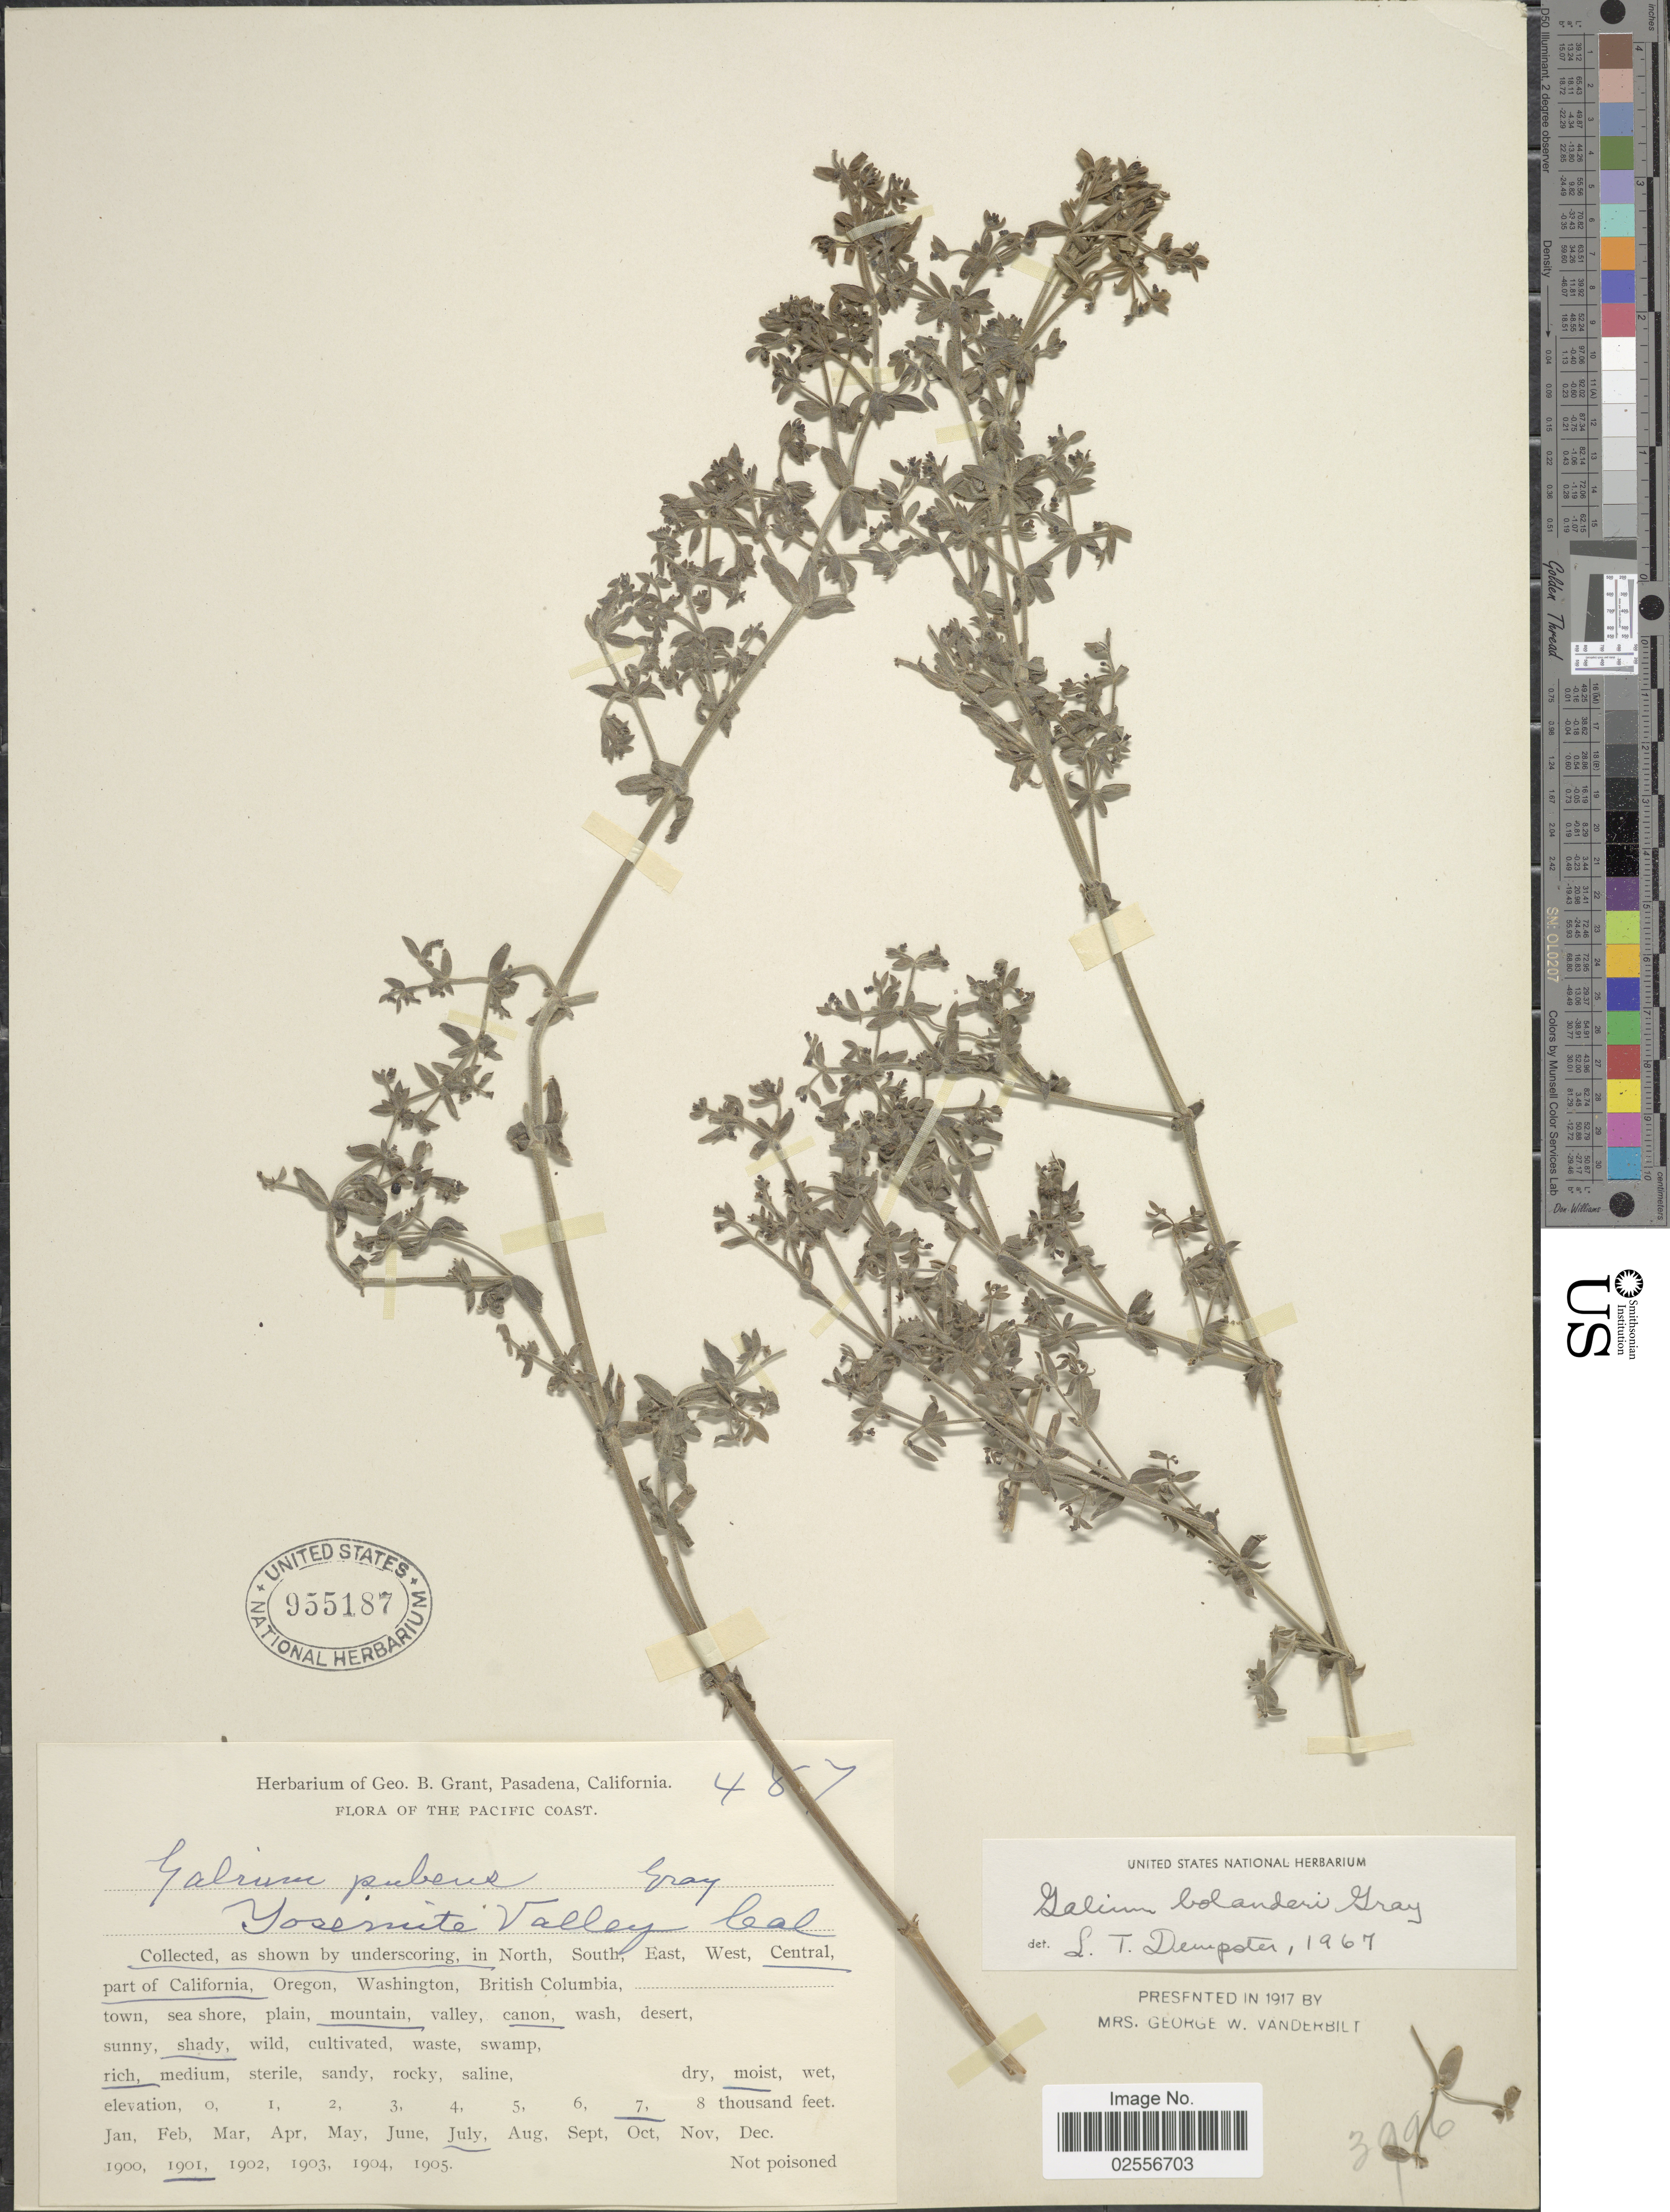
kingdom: Plantae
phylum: Tracheophyta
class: Magnoliopsida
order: Gentianales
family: Rubiaceae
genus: Galium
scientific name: Galium bolanderi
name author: A. Gray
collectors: ex herb. Geo. B. Grant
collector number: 487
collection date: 1901-07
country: United States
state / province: California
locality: Pacific Coast. Central part of California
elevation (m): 2134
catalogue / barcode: US 955187